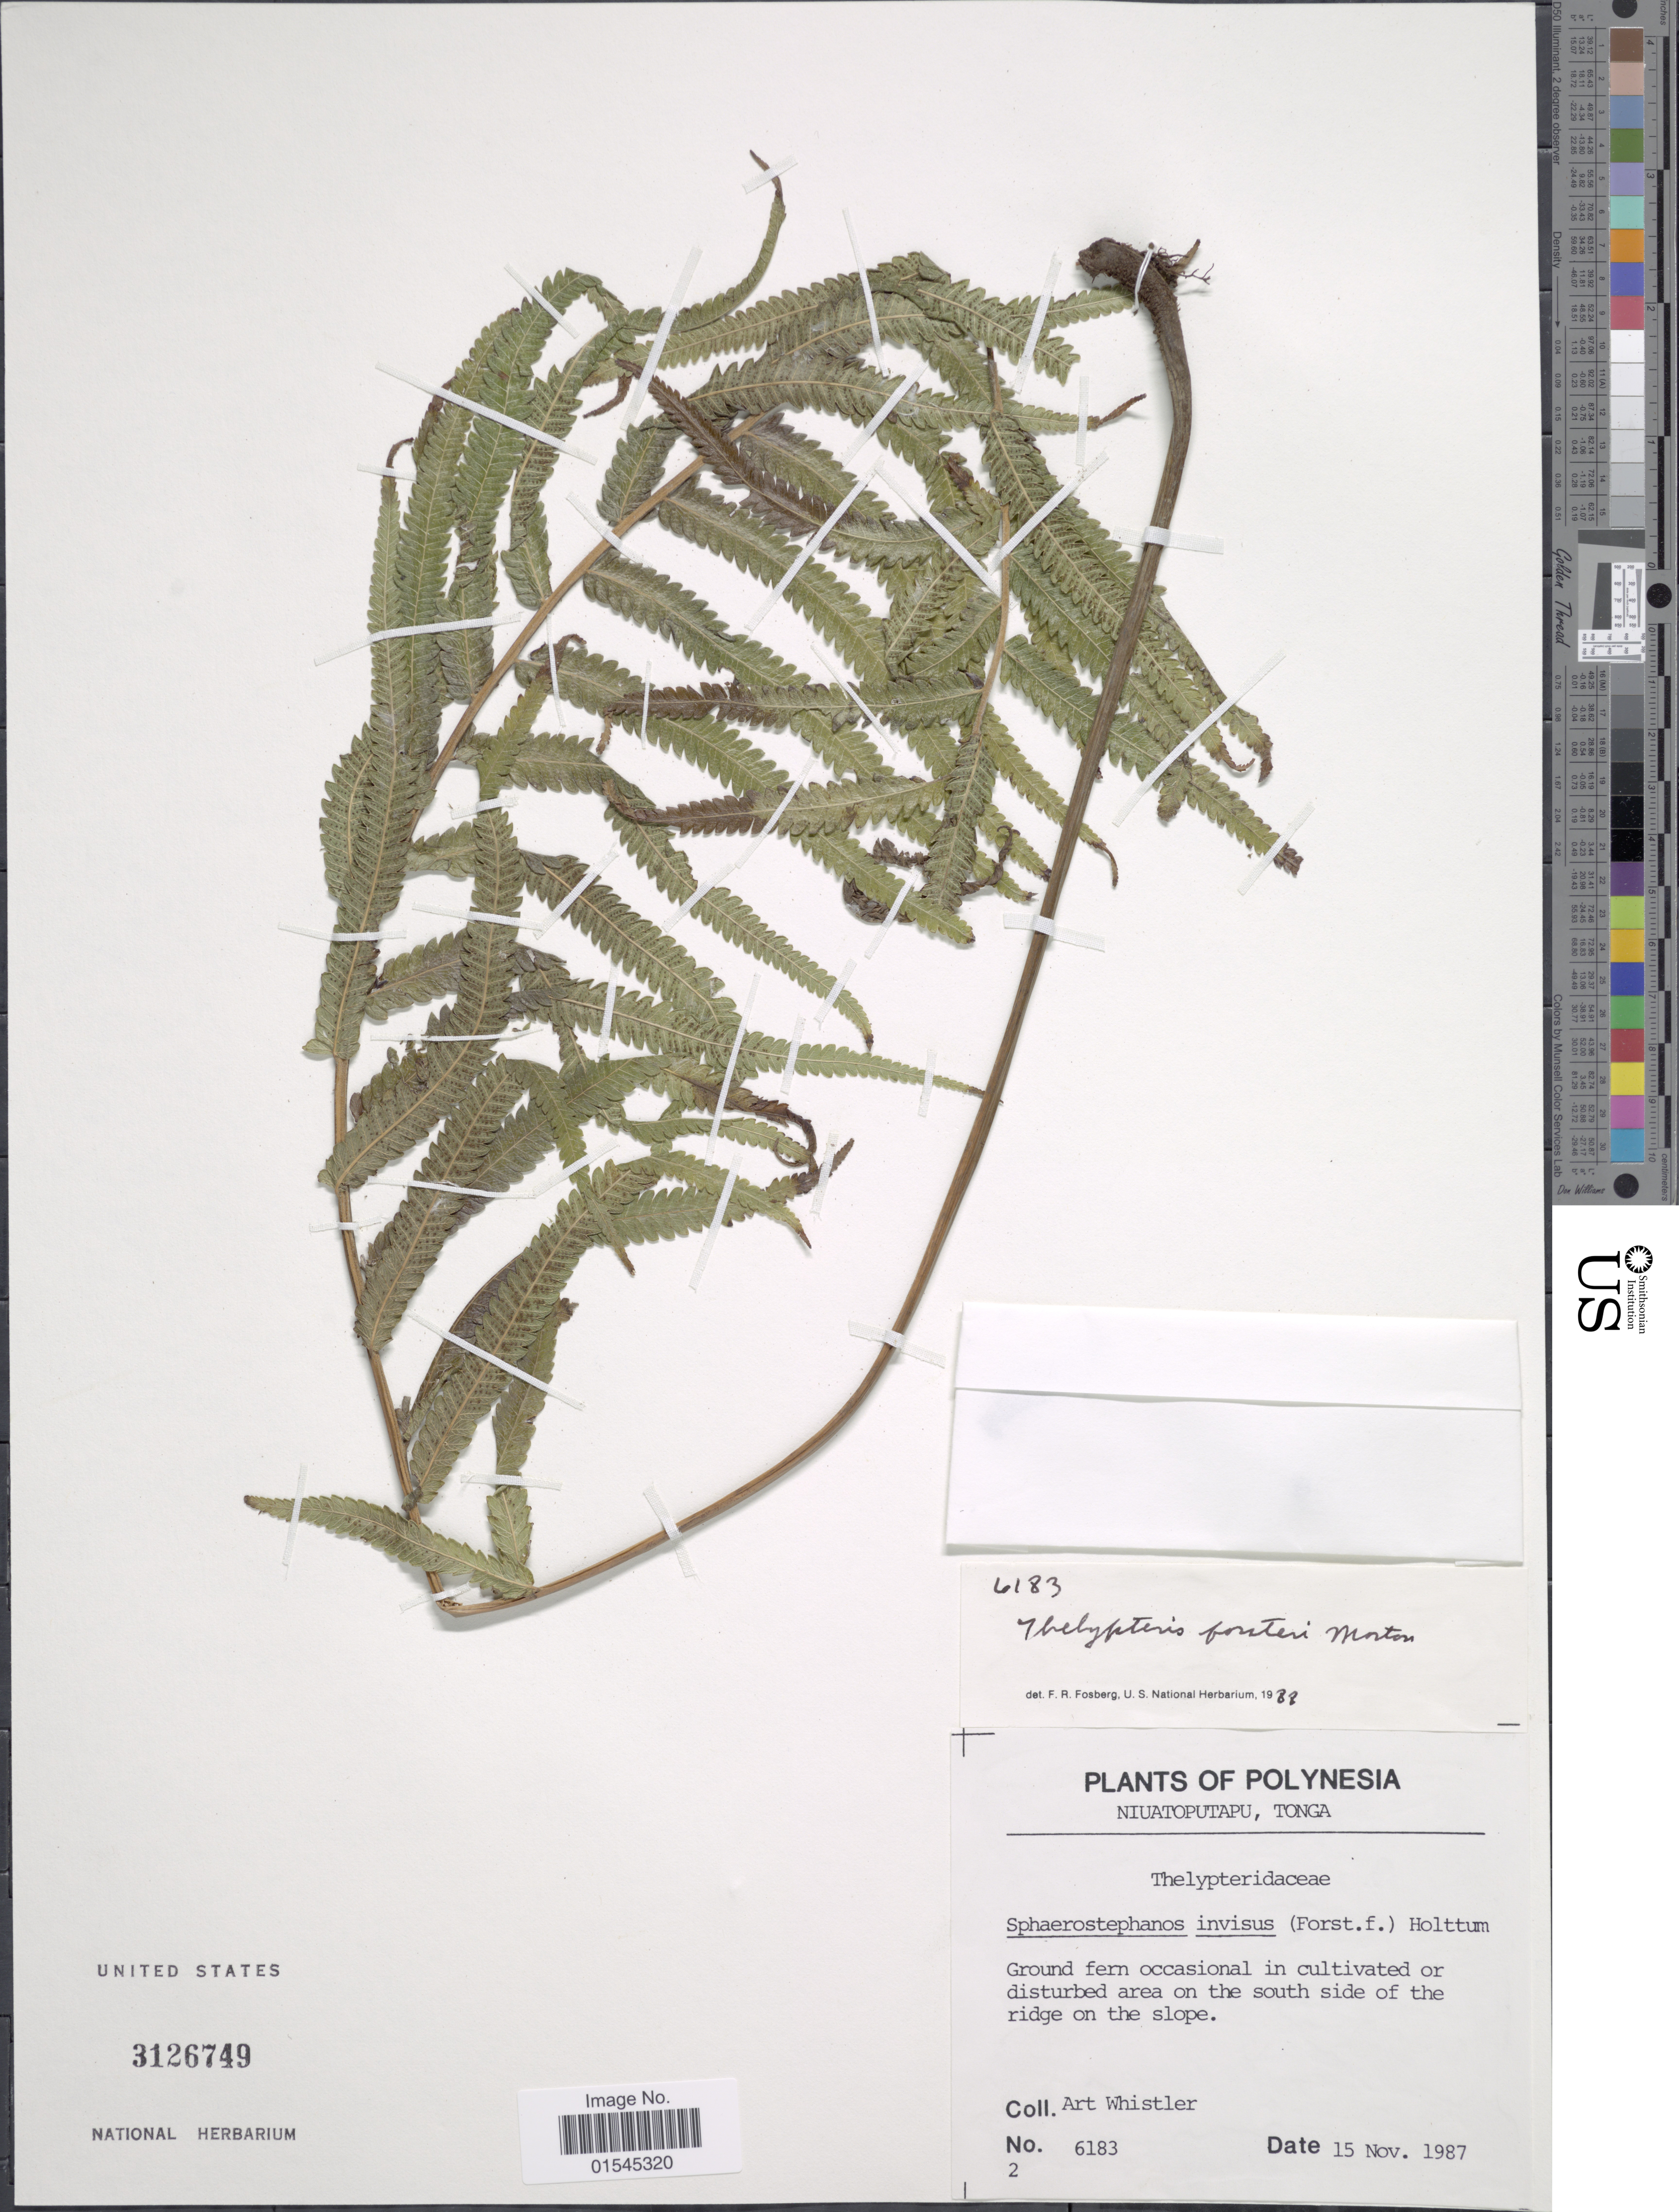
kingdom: Plantae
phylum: Tracheophyta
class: Polypodiopsida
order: Polypodiales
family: Thelypteridaceae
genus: Sphaerostephanos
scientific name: Sphaerostephanos invisus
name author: (G. Forst.) Holttum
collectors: A. Whistler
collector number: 6183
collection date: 1987-11-15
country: Tonga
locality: Niuatopatapu. Ground fern occasional in cultivated or disturbed area on the south side of the ridge on the slope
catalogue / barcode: US 3126749